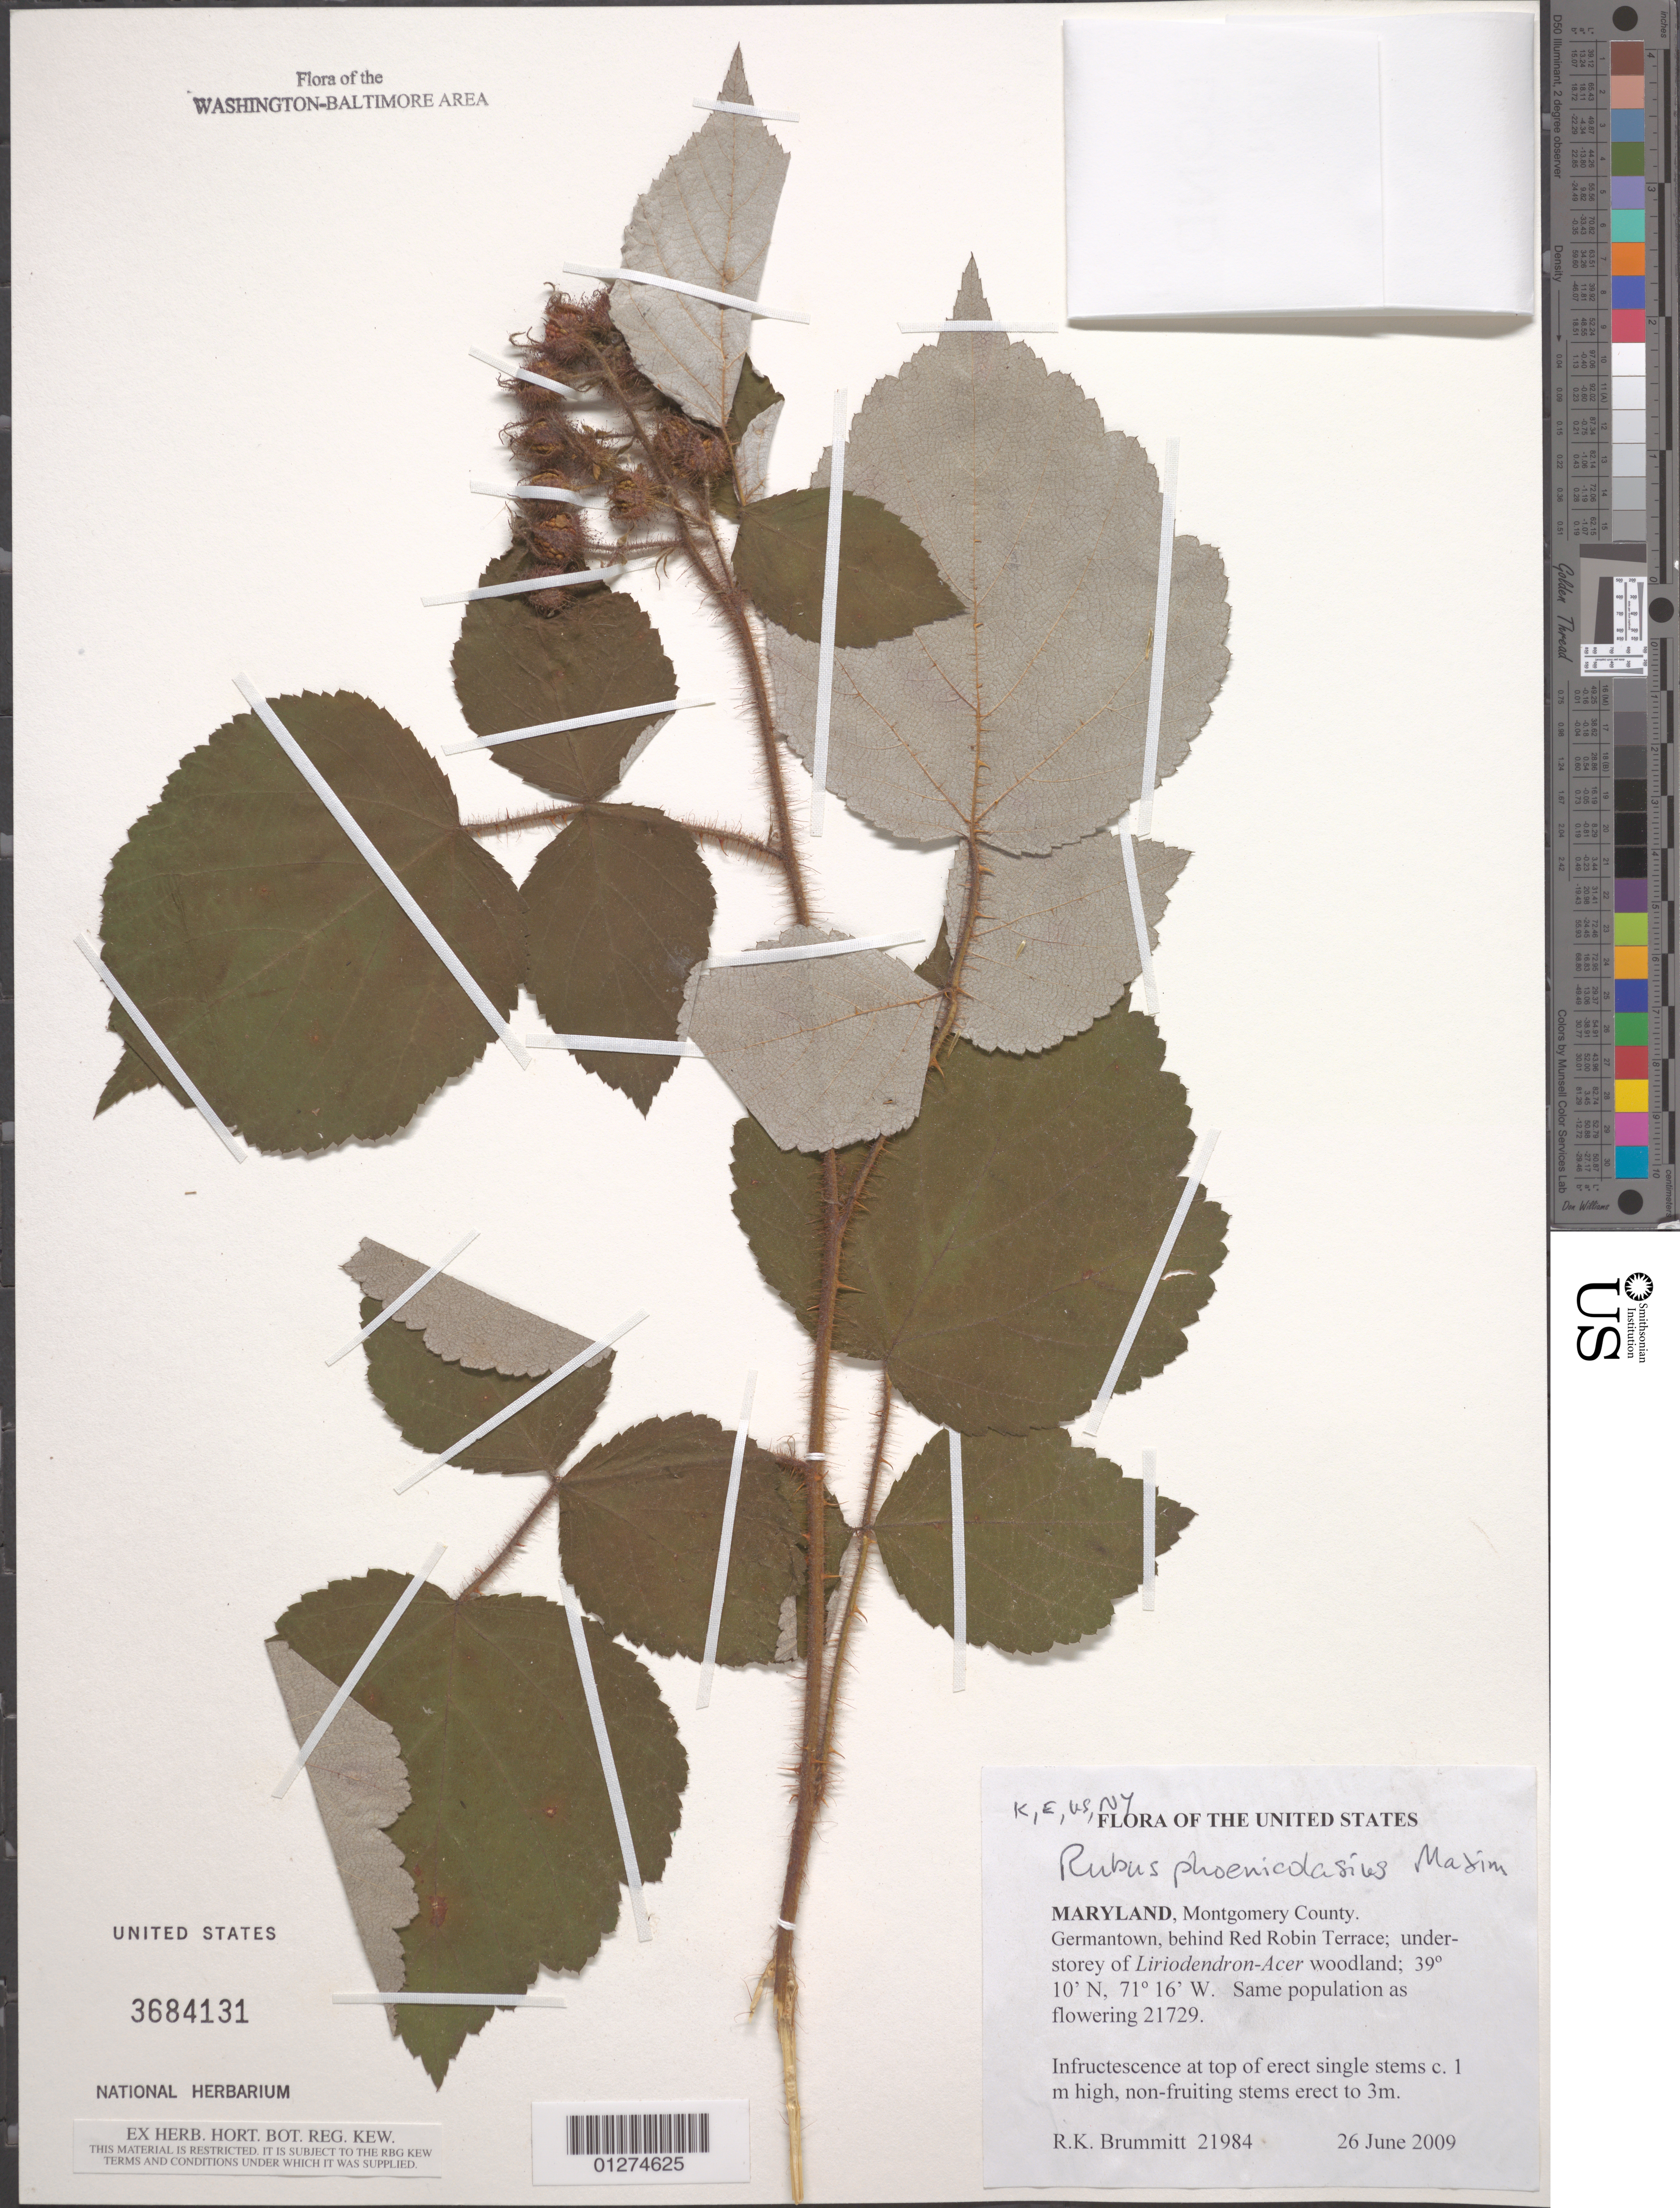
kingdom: Plantae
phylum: Tracheophyta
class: Magnoliopsida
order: Rosales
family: Rosaceae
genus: Rubus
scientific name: Rubus phoenicolasius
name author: Maxim.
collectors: R. K. Brummitt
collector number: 21984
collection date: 2009-06-26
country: United States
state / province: Maryland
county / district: Montgomery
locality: Germantown, behind Red Robin Terrace; under-storey of Liriodendron-Acer woodland.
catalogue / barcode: US 3684131